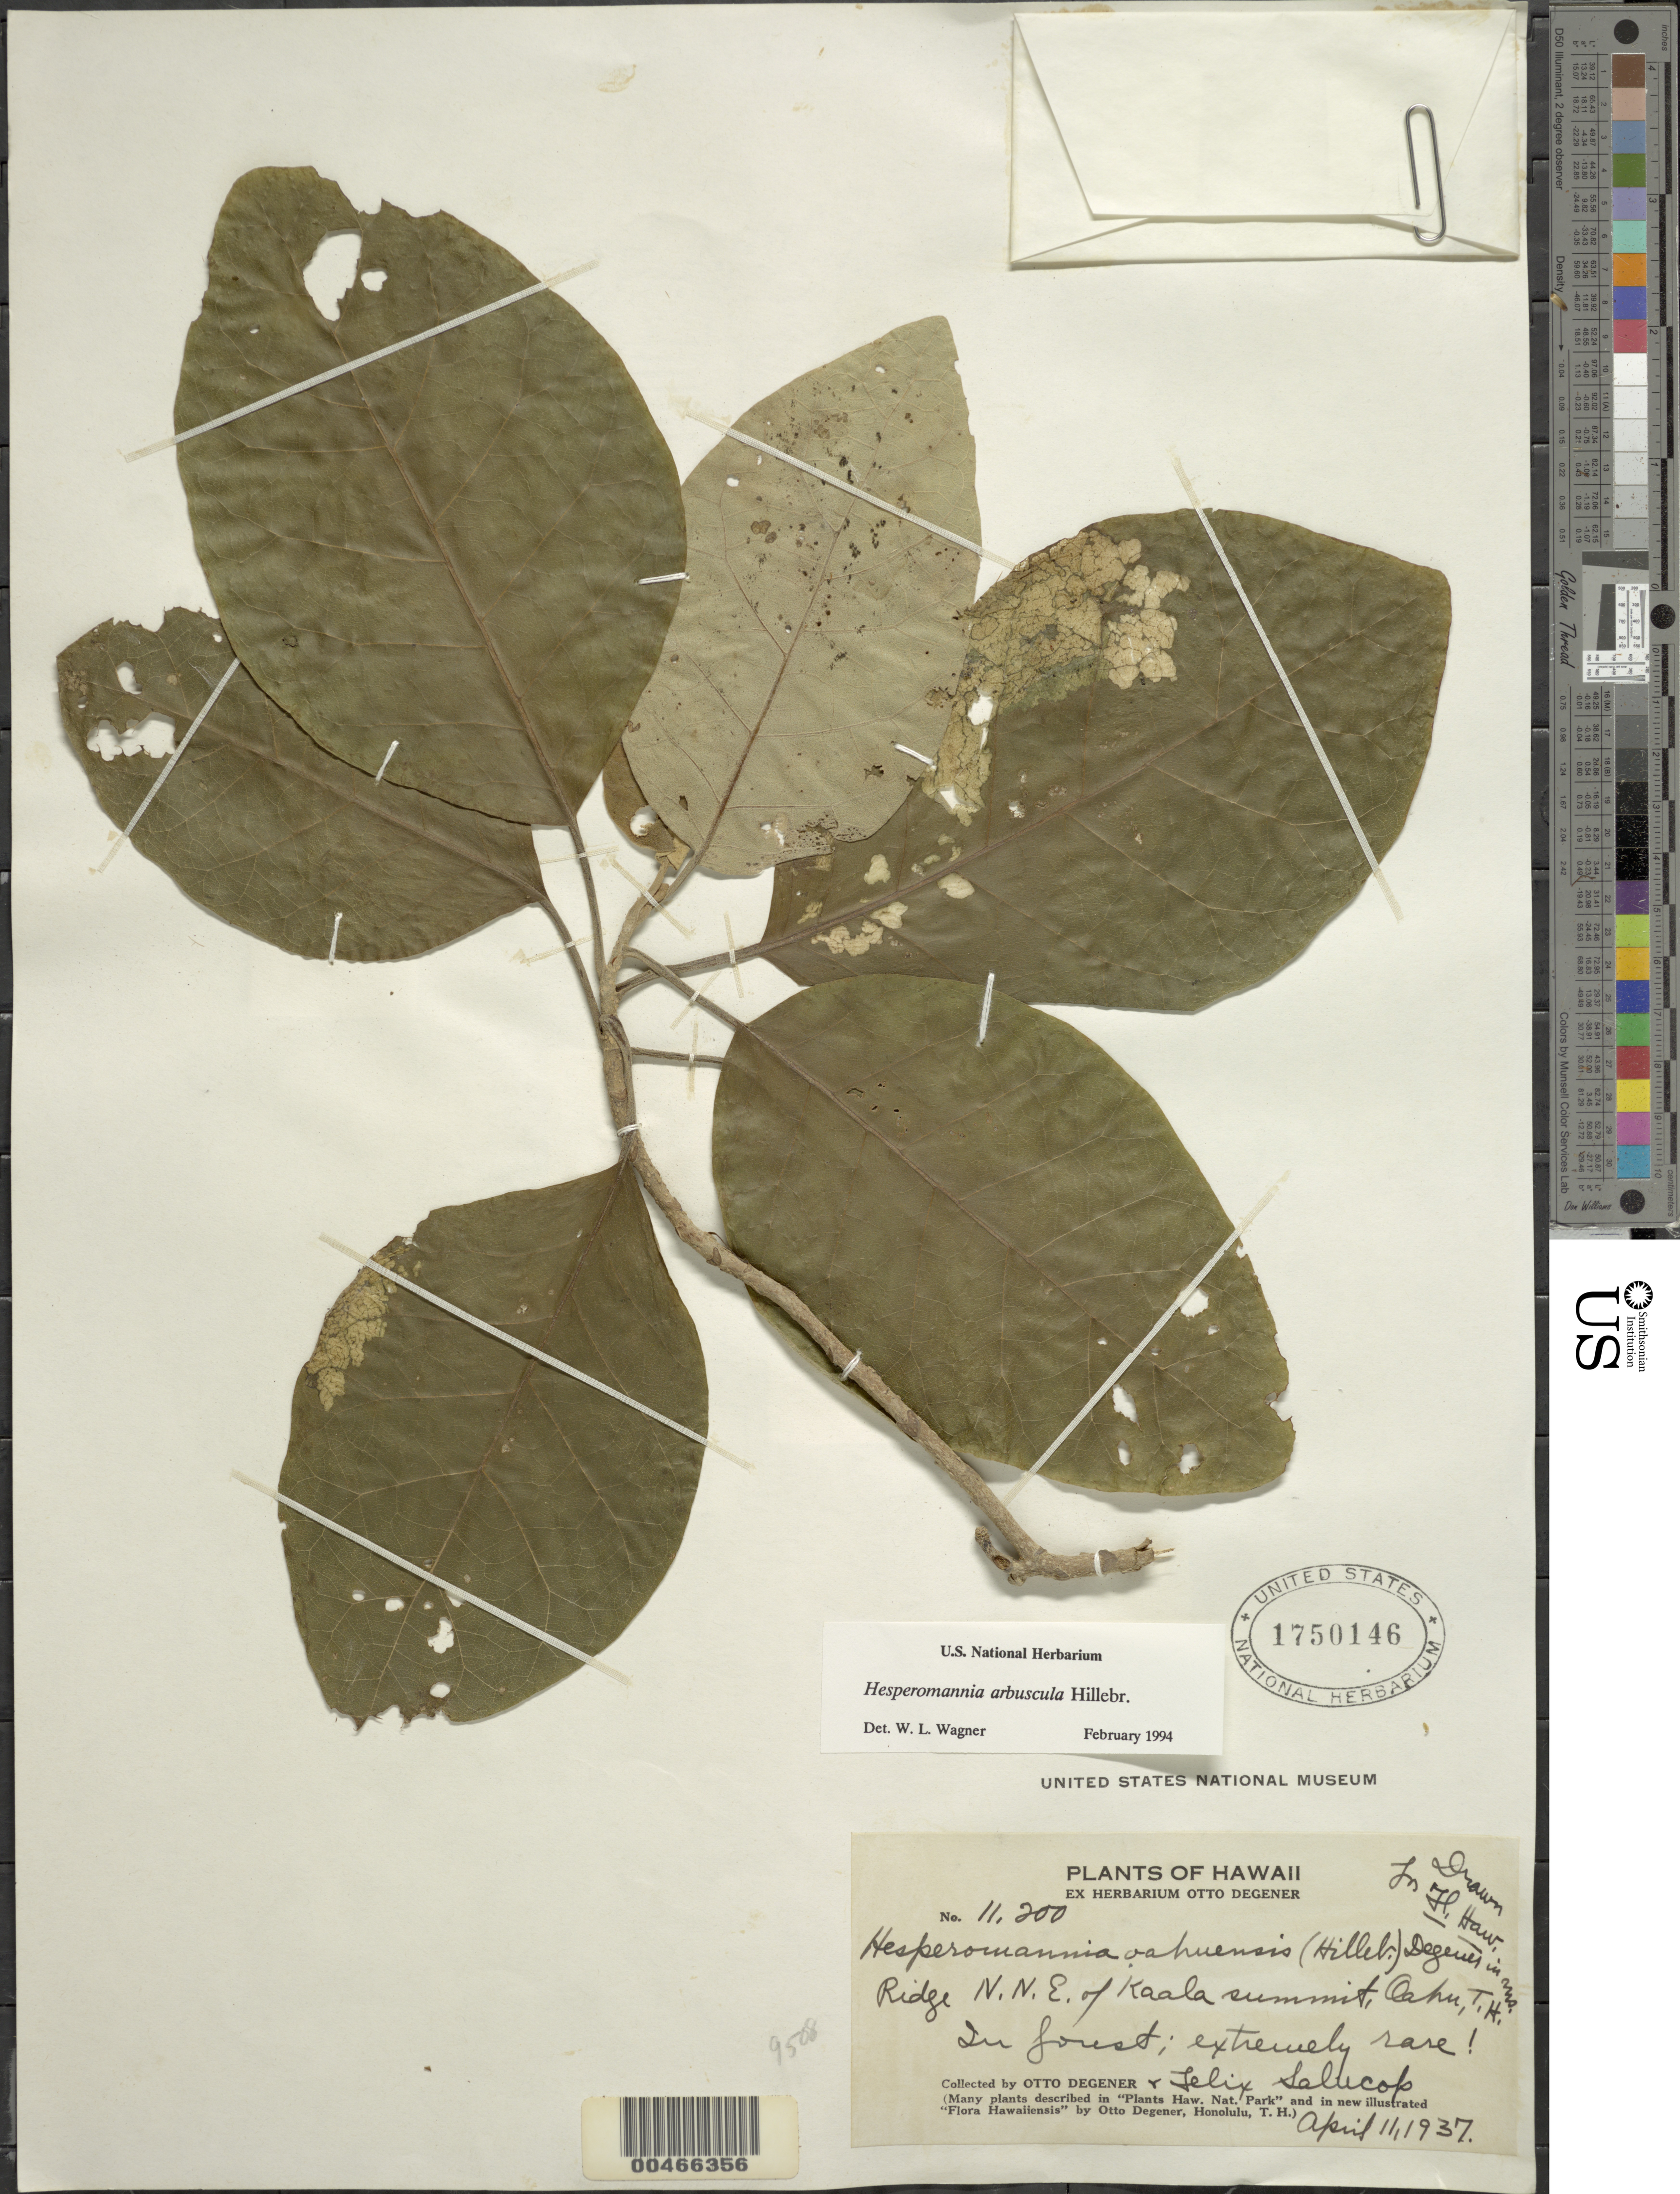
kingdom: Plantae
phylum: Tracheophyta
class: Magnoliopsida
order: Asterales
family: Asteraceae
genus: Hesperomannia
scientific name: Hesperomannia oahuensis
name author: (Hillebr.) O. Deg.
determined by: Wagner, W. L., (BOT), Smithsonian Institution - National Museum of Natural History (UNITED STATES)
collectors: O. Degener et al.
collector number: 11200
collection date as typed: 11 Apr 1937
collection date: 1937-04-11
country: United States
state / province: Hawaii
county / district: Honolulu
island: Oahu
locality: Ridge NNE of Kaala summit.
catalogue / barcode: US 1750146